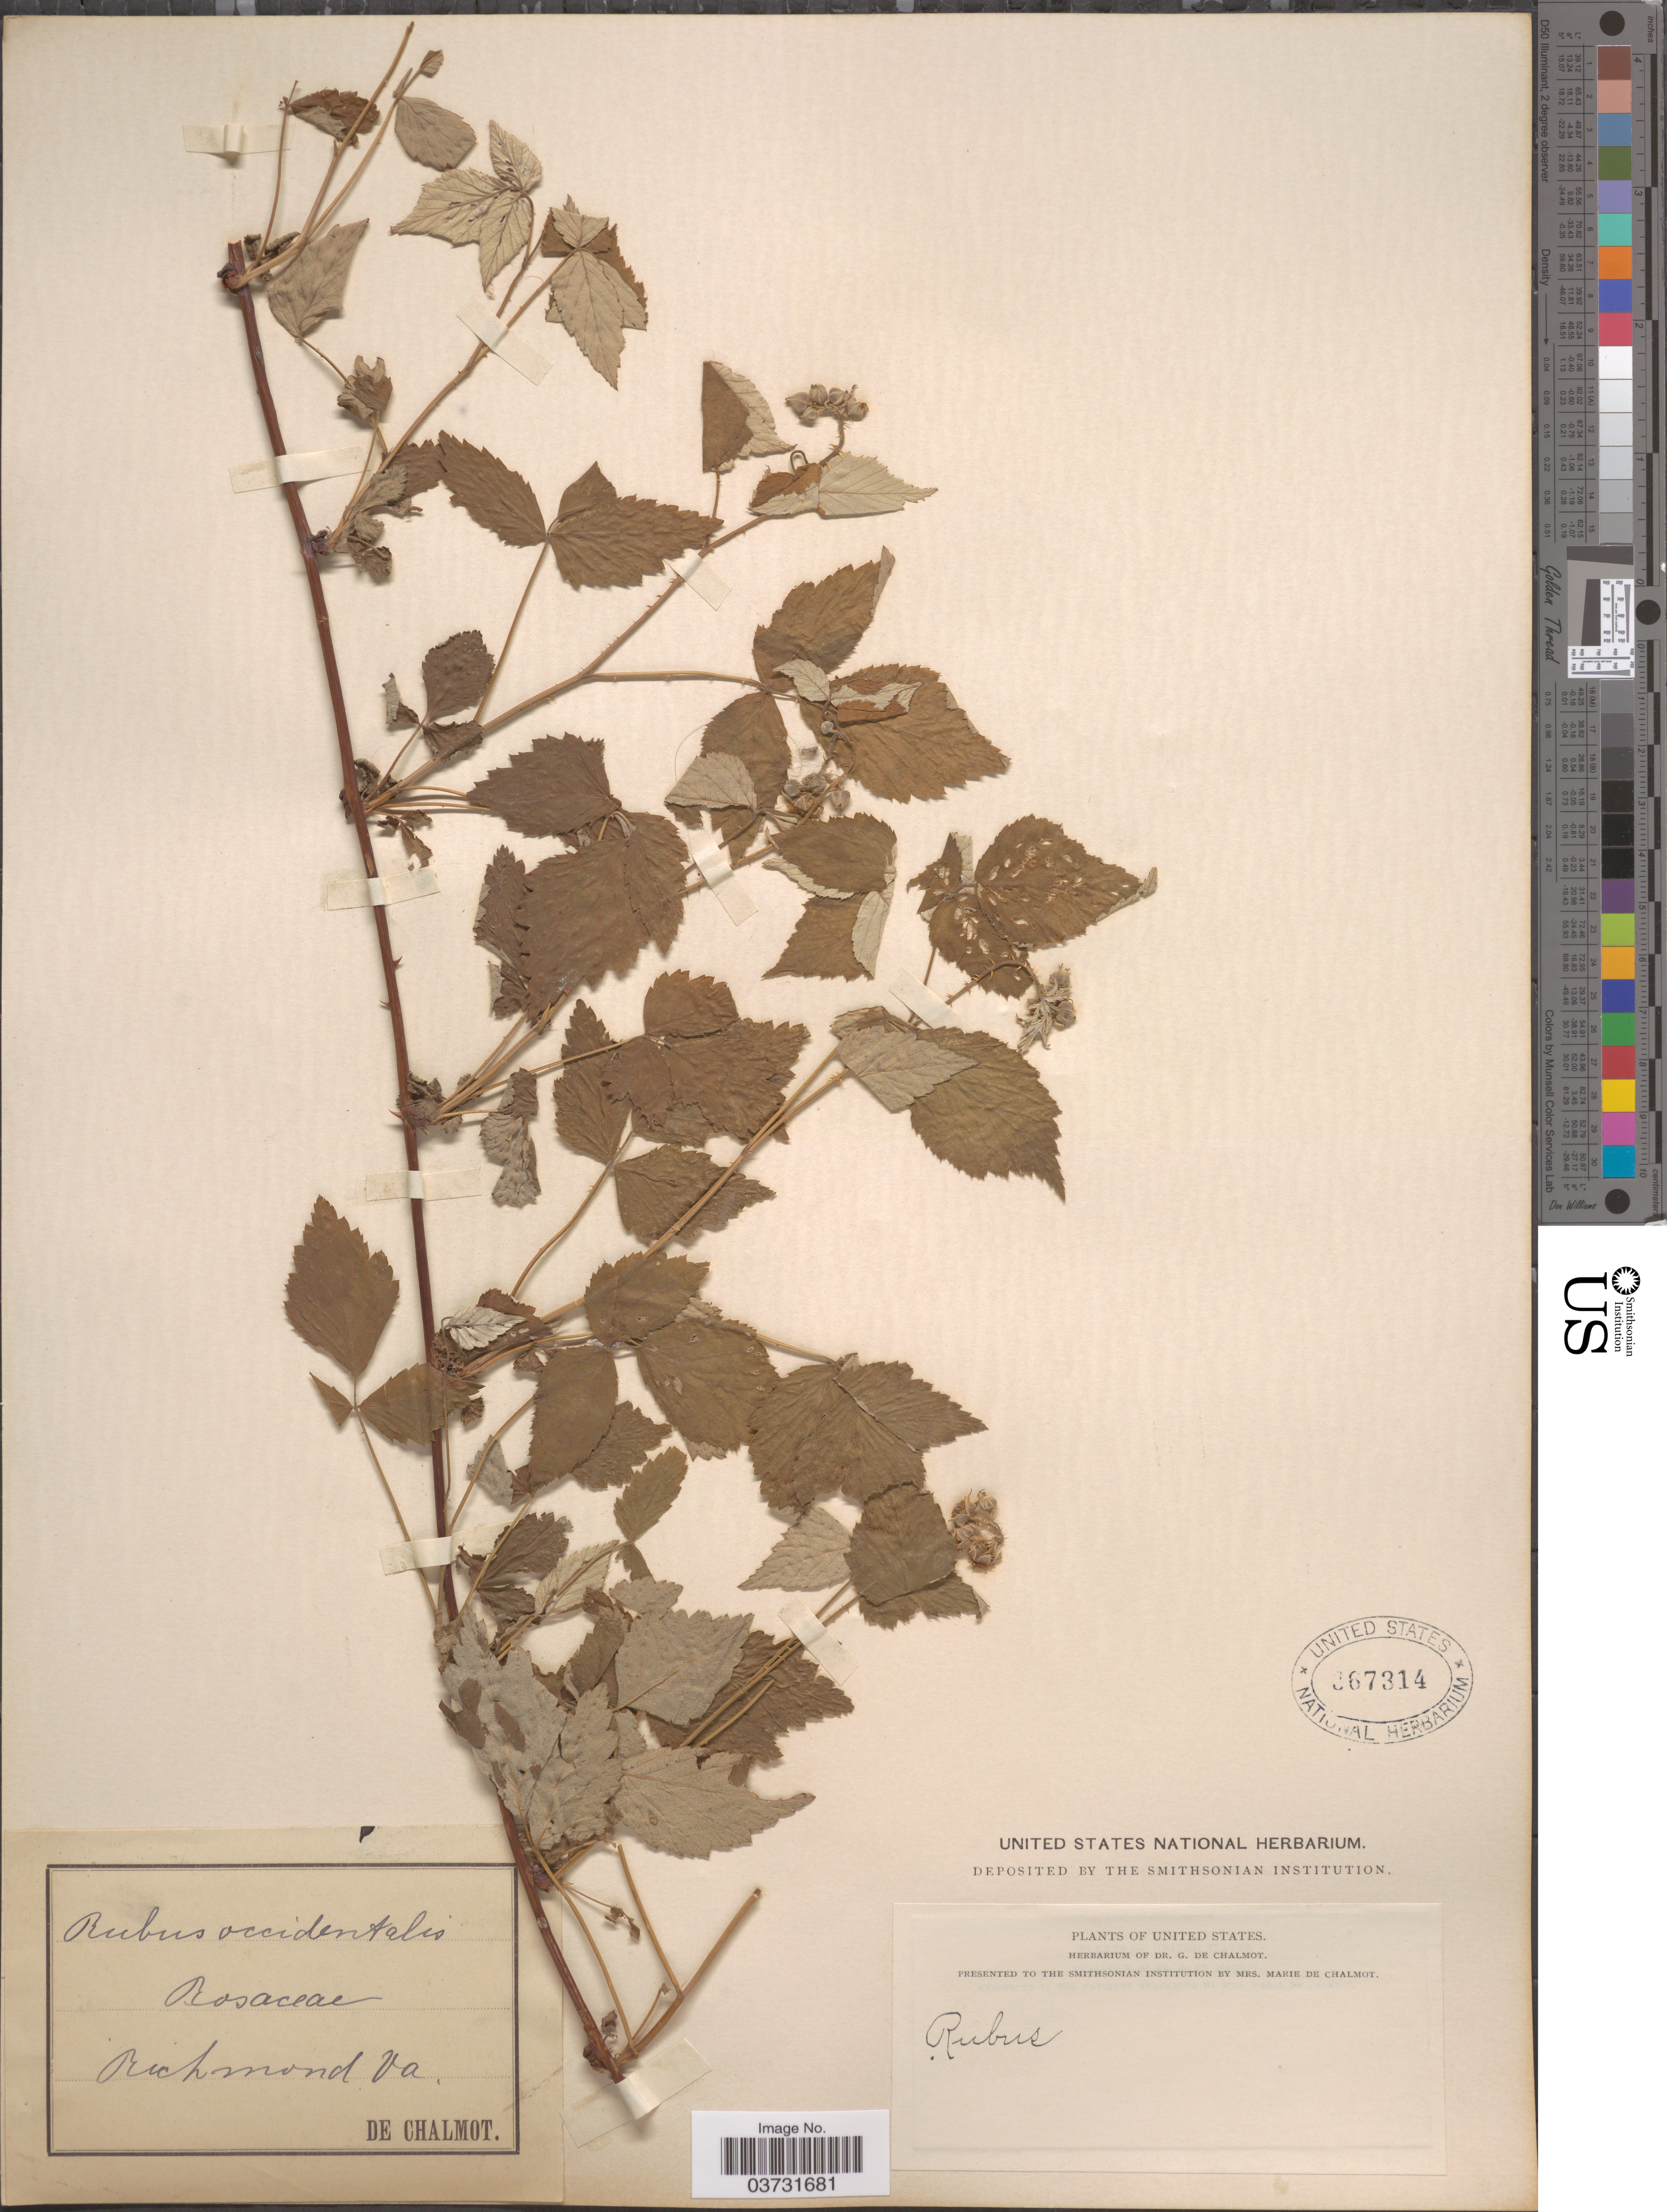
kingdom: Plantae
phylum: Tracheophyta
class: Magnoliopsida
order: Rosales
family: Rosaceae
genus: Rubus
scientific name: Rubus occidentalis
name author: L.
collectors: G. de Chalmot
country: United States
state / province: Virginia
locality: Richmond.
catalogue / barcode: US 367314